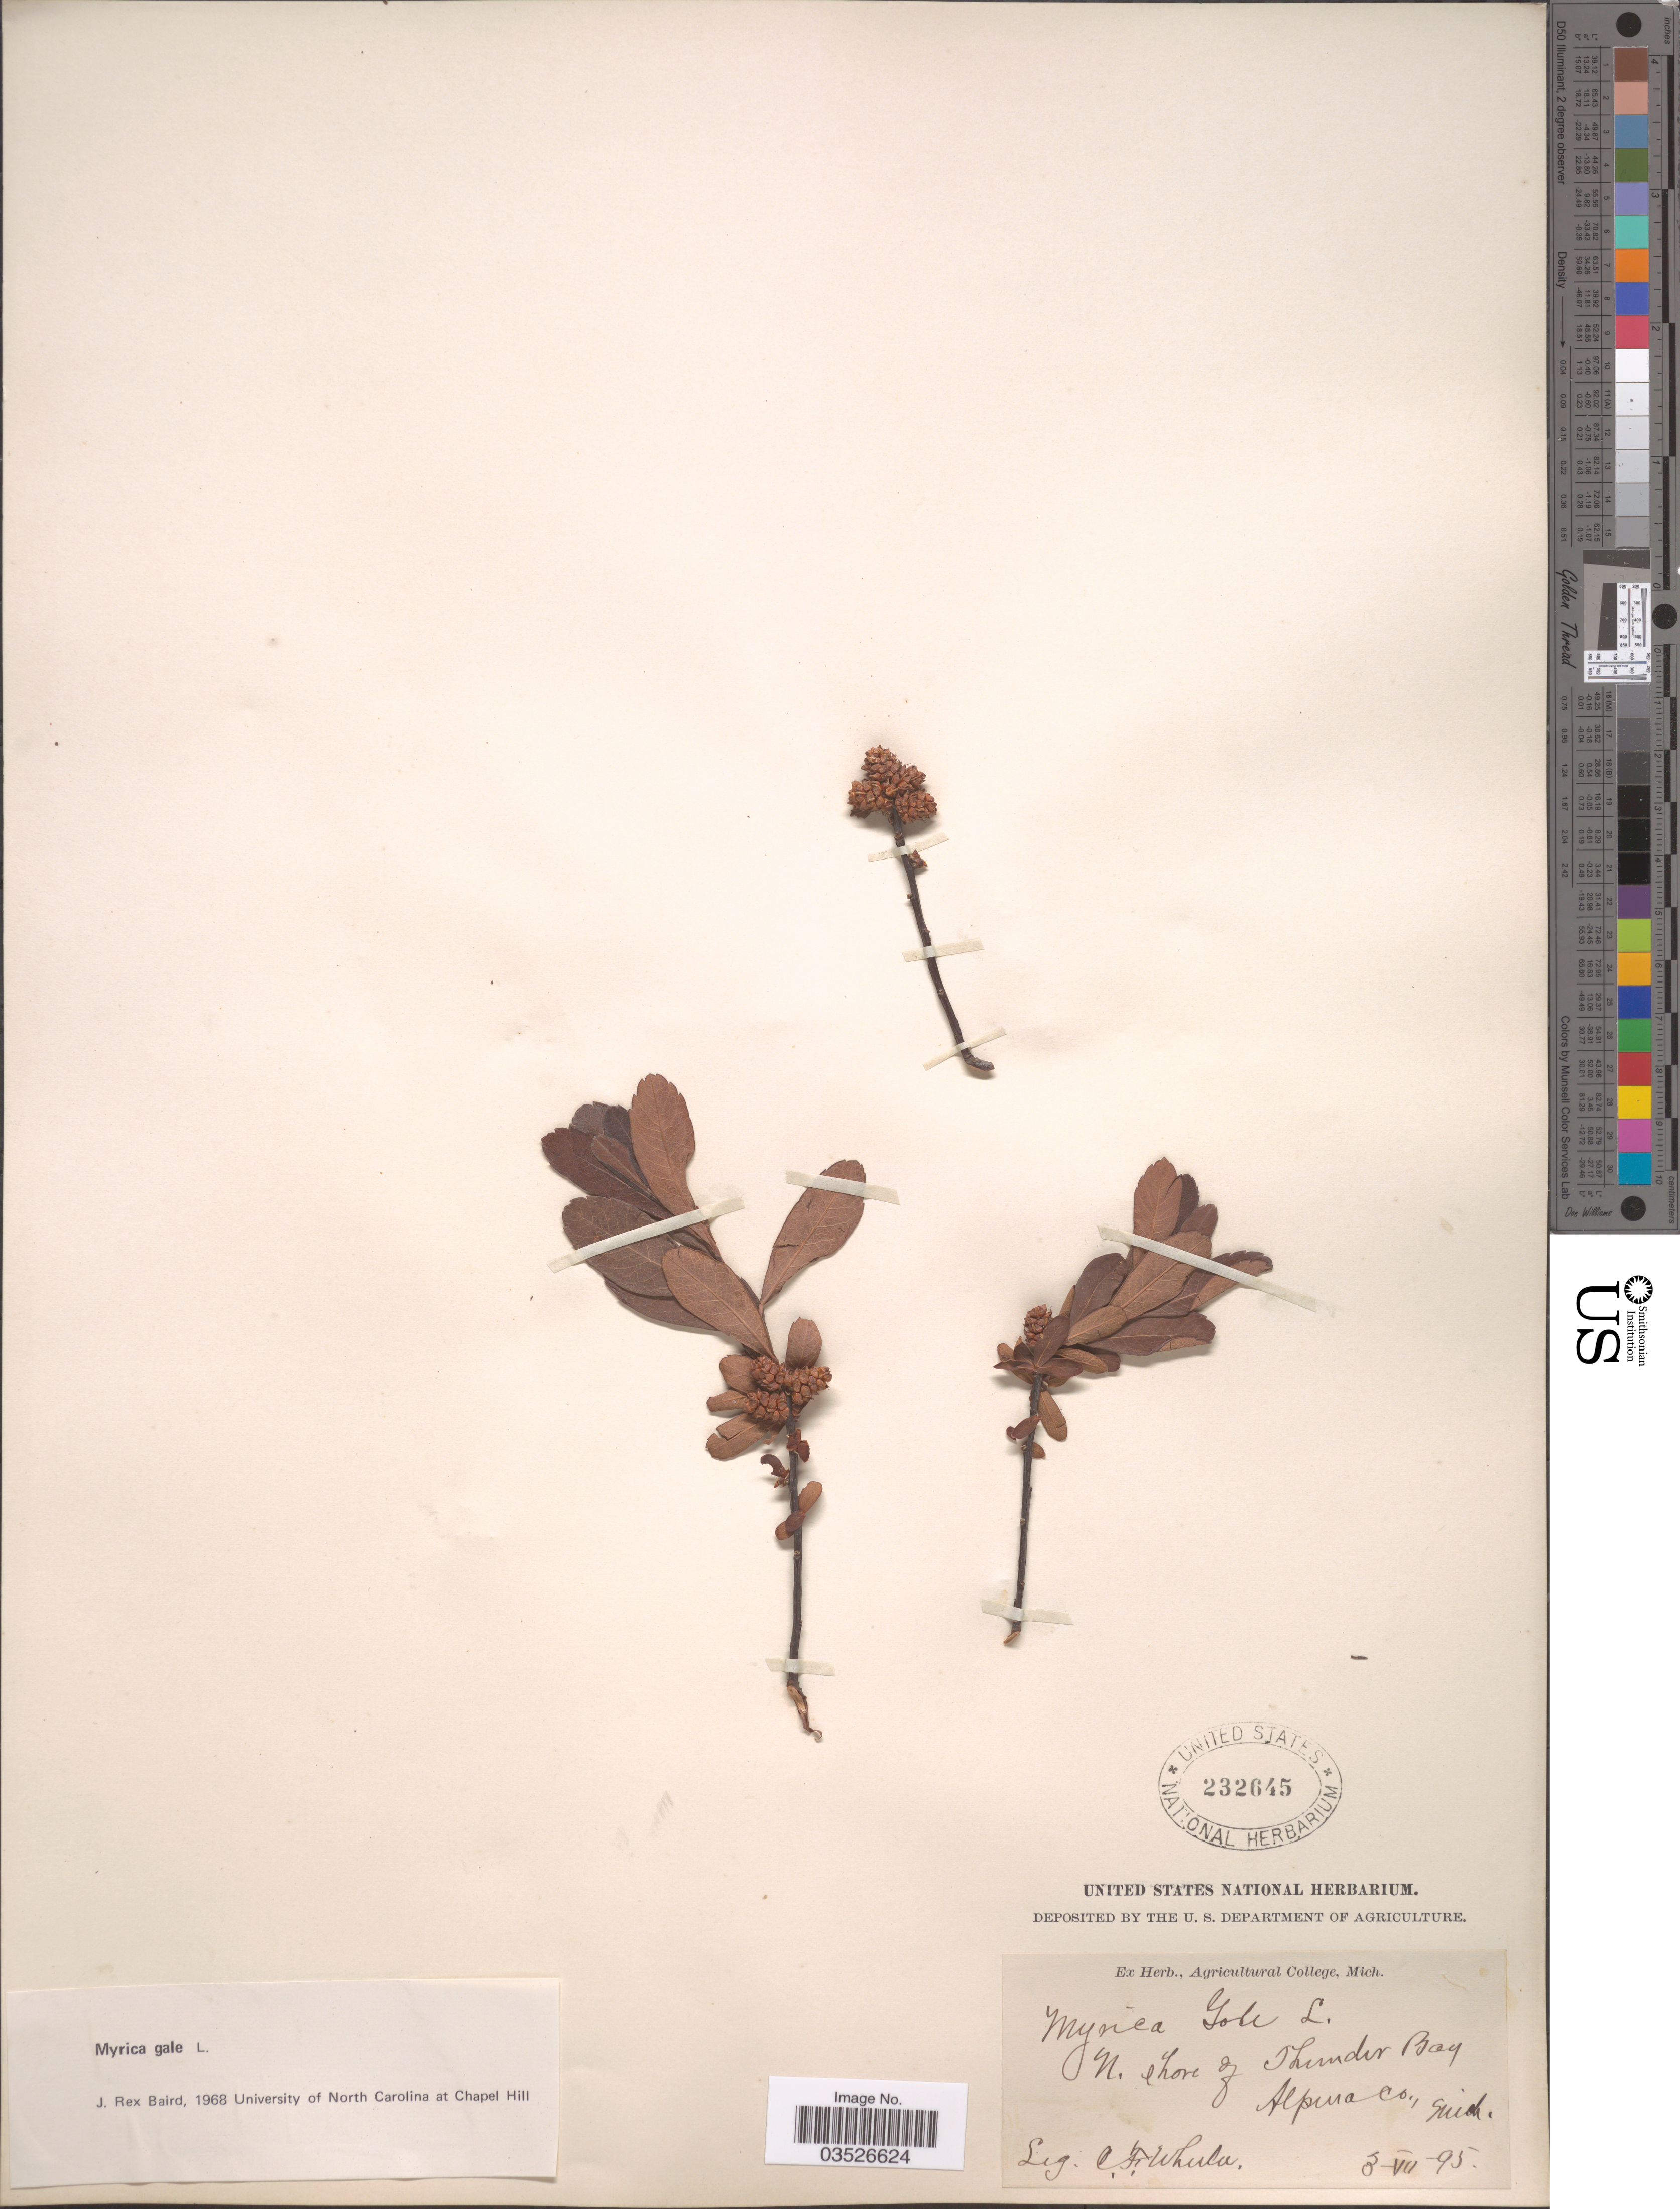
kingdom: Plantae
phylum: Tracheophyta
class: Magnoliopsida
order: Fagales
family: Myricaceae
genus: Myrica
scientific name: Myrica gale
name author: L.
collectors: C. Wheeler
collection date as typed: Transcribed d/m/y: 3/8/95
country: United States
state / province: Michigan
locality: N. shore of Thunder Bay, Alpina Co.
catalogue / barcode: US 232645